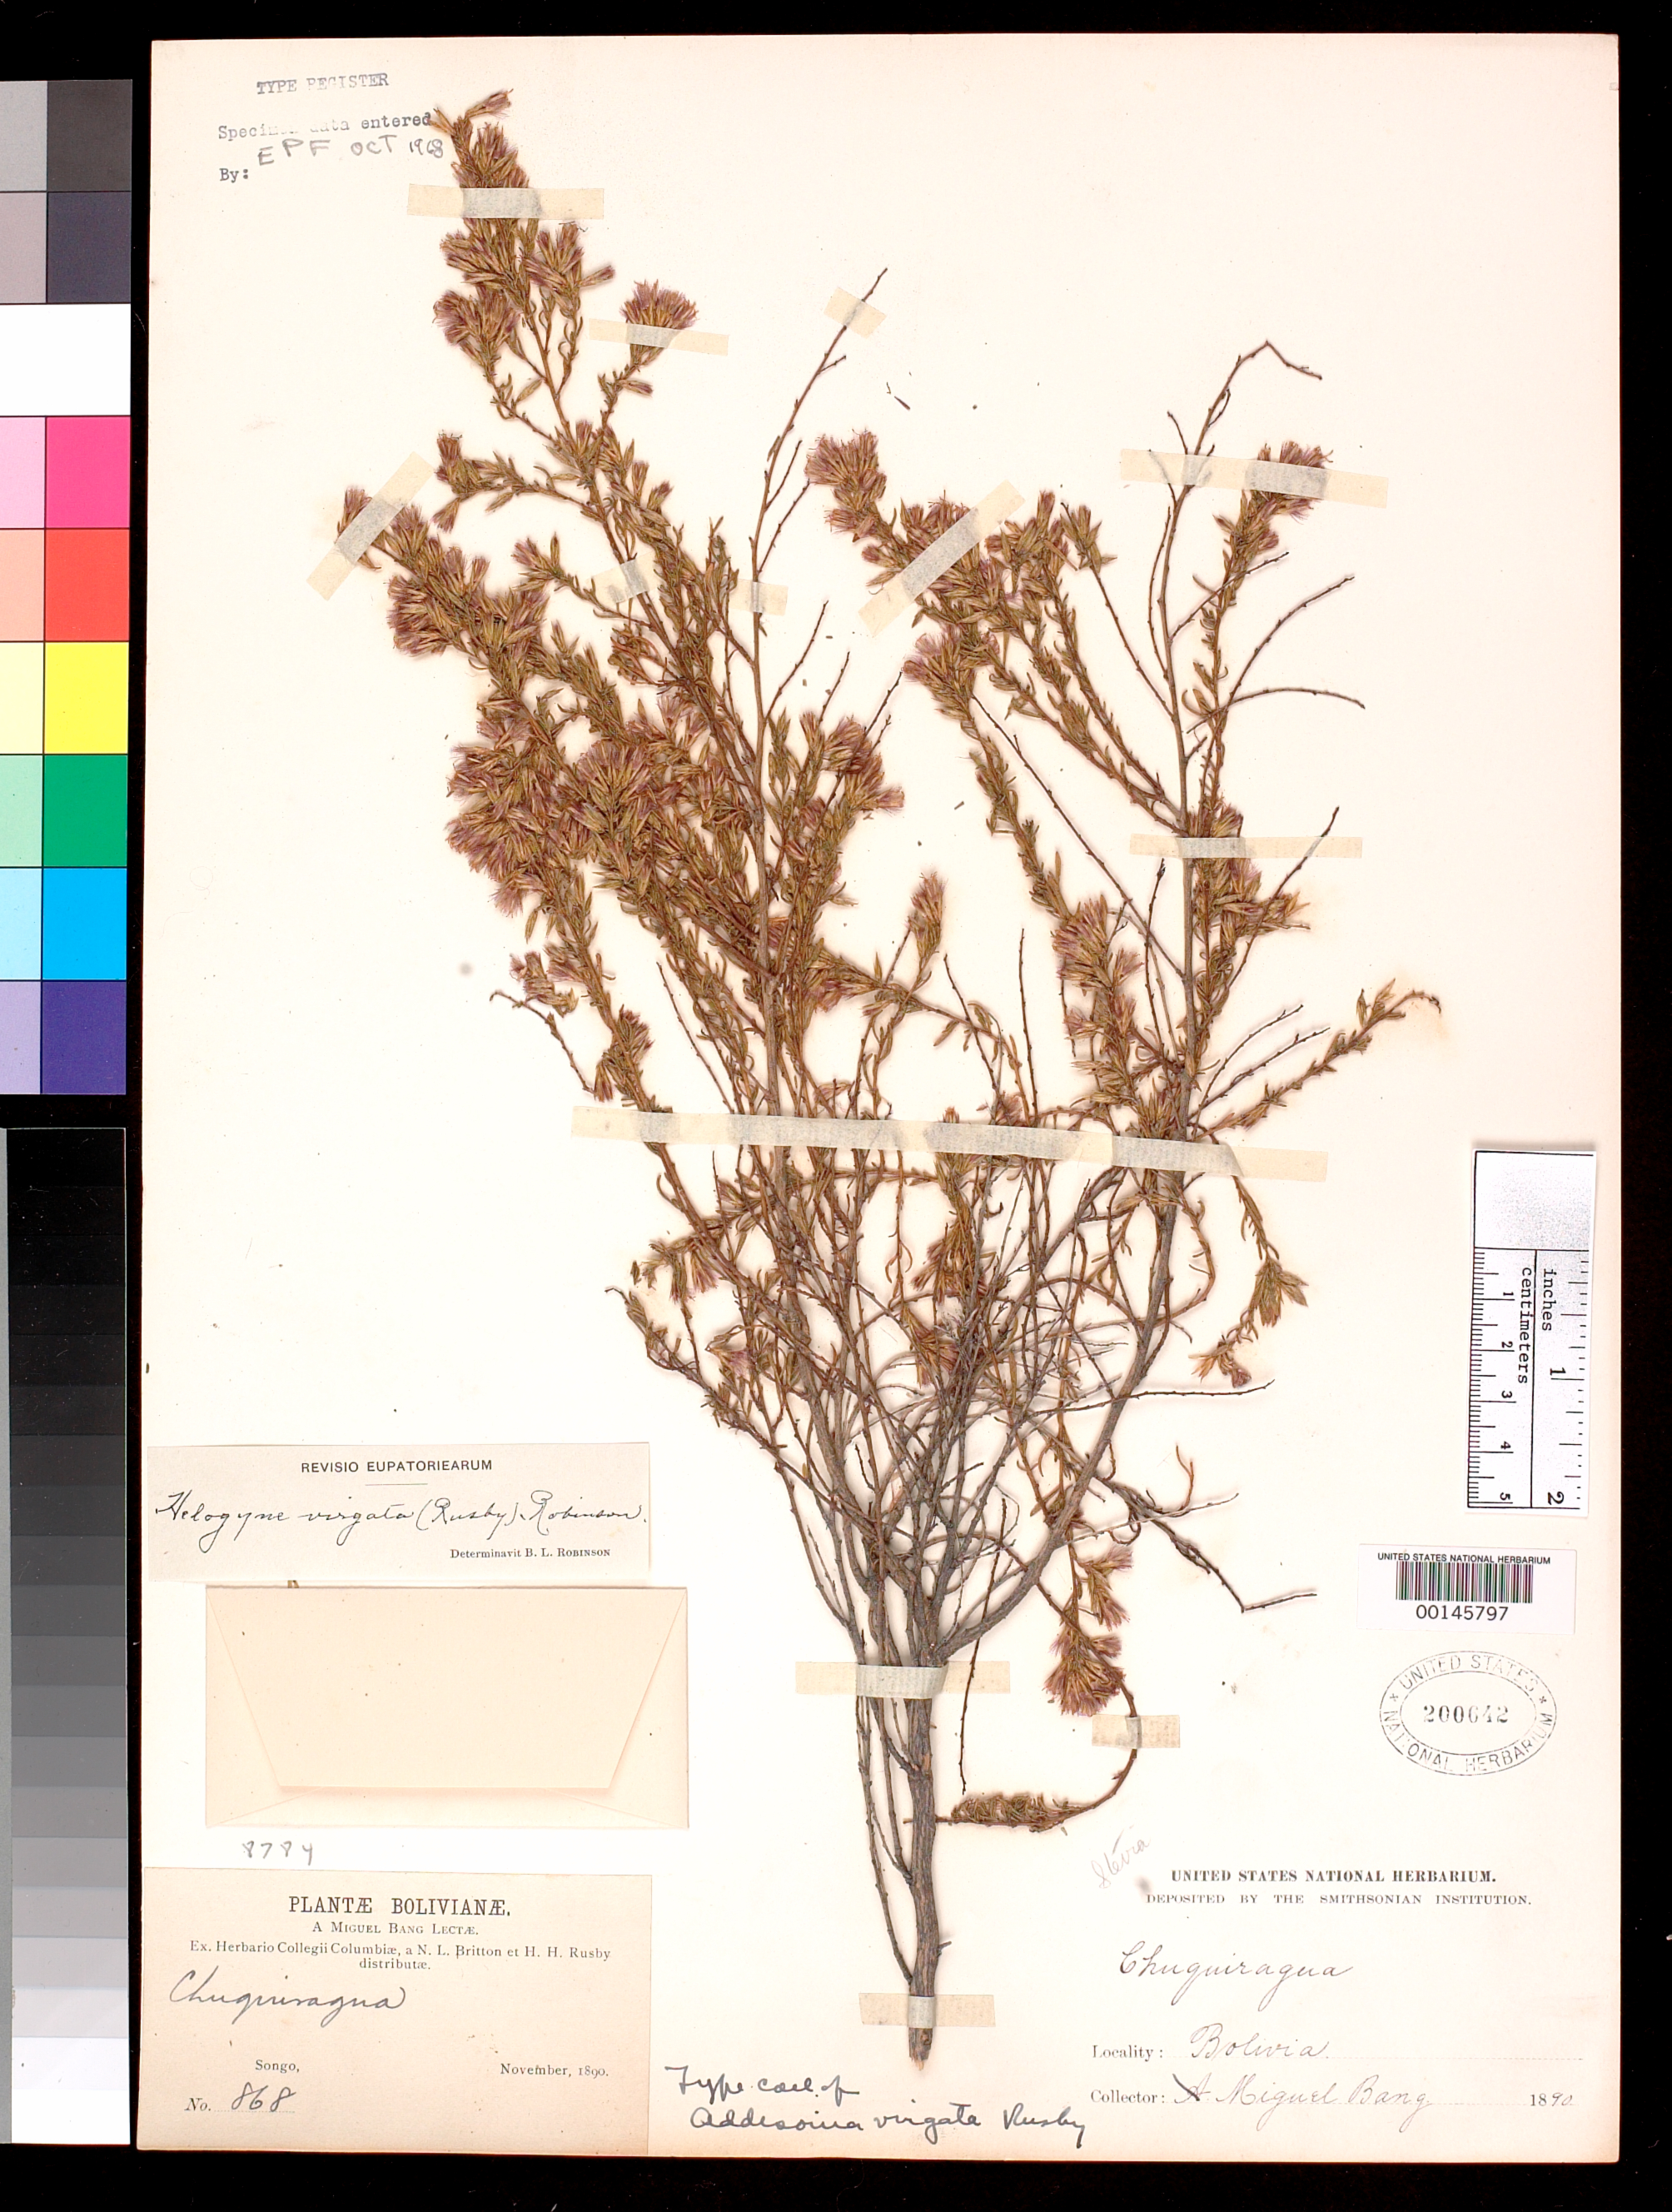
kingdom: Plantae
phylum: Tracheophyta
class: Magnoliopsida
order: Asterales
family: Asteraceae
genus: Addisonia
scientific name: Addisonia virgata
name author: Rusby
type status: Type Collection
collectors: M. Bang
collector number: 868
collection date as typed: Nov 1890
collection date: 1890-11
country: Bolivia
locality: Chuguiragua.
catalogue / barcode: US 200642